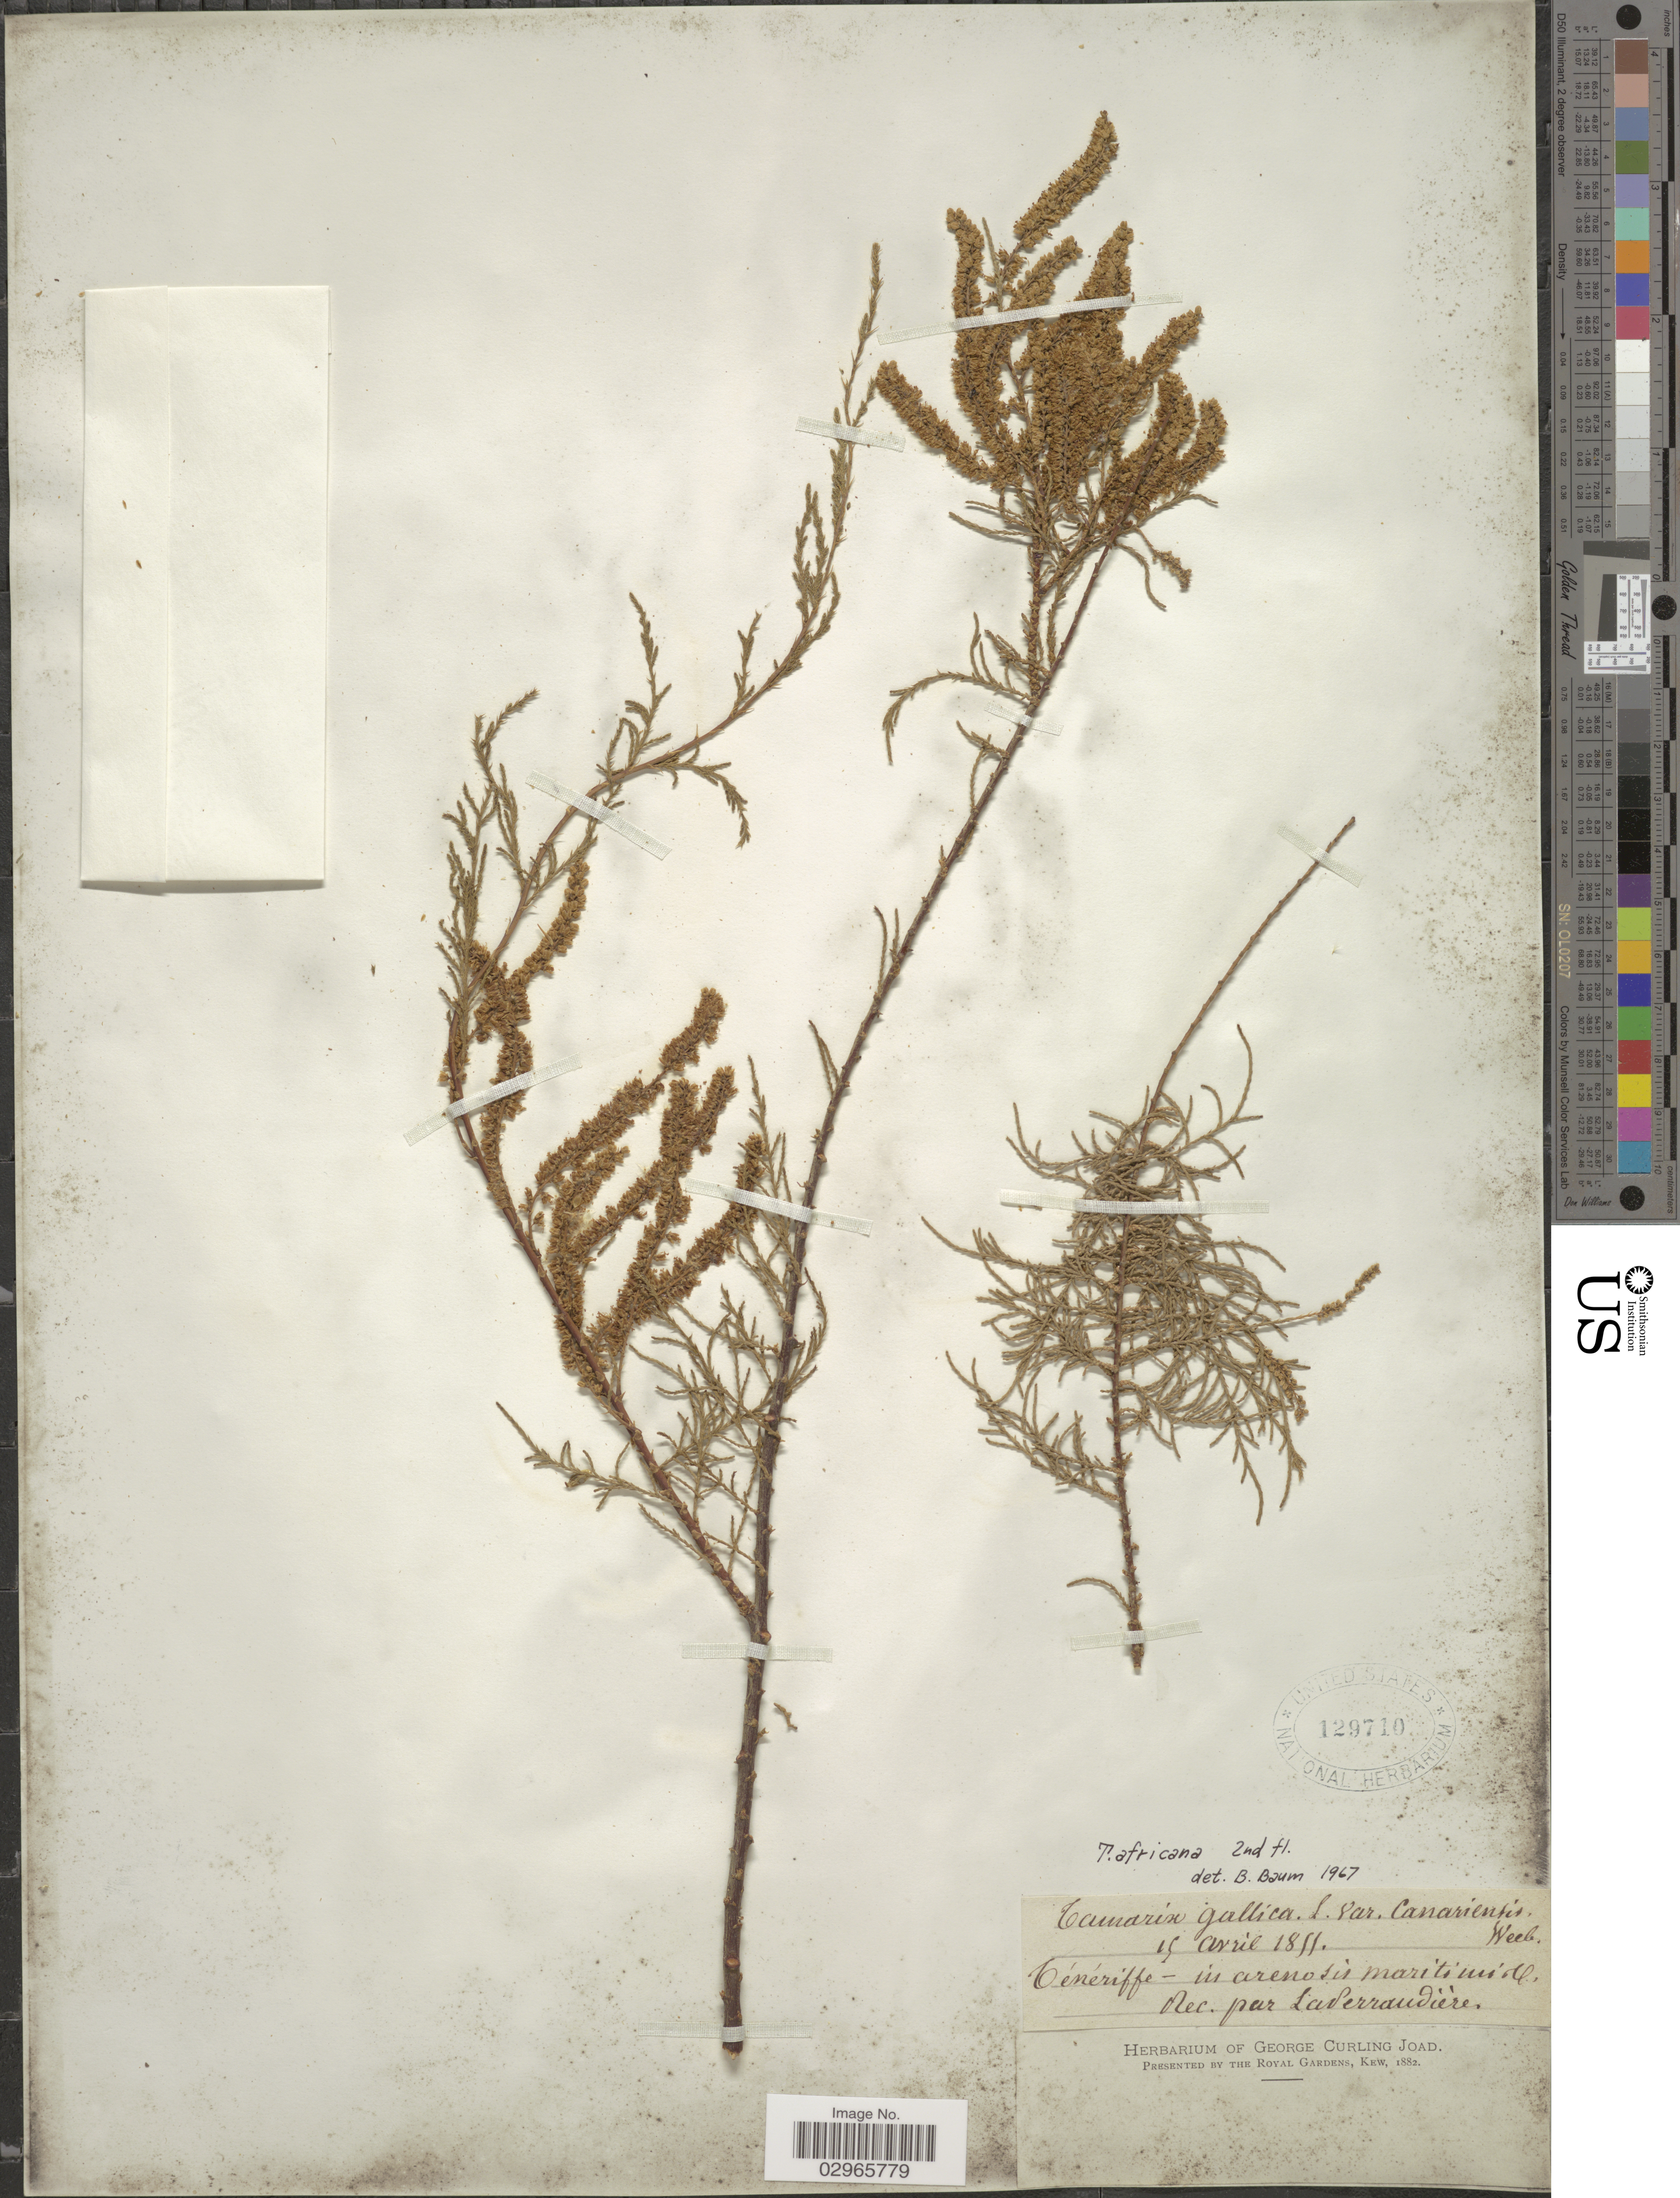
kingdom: Plantae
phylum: Tracheophyta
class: Magnoliopsida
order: Caryophyllales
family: Tamaricaceae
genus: Tamarix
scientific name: Tamarix africana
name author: Poir.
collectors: Perraudierè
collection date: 1855-04-15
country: Spain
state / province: Canarias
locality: Ténériffe.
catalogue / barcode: US 129710